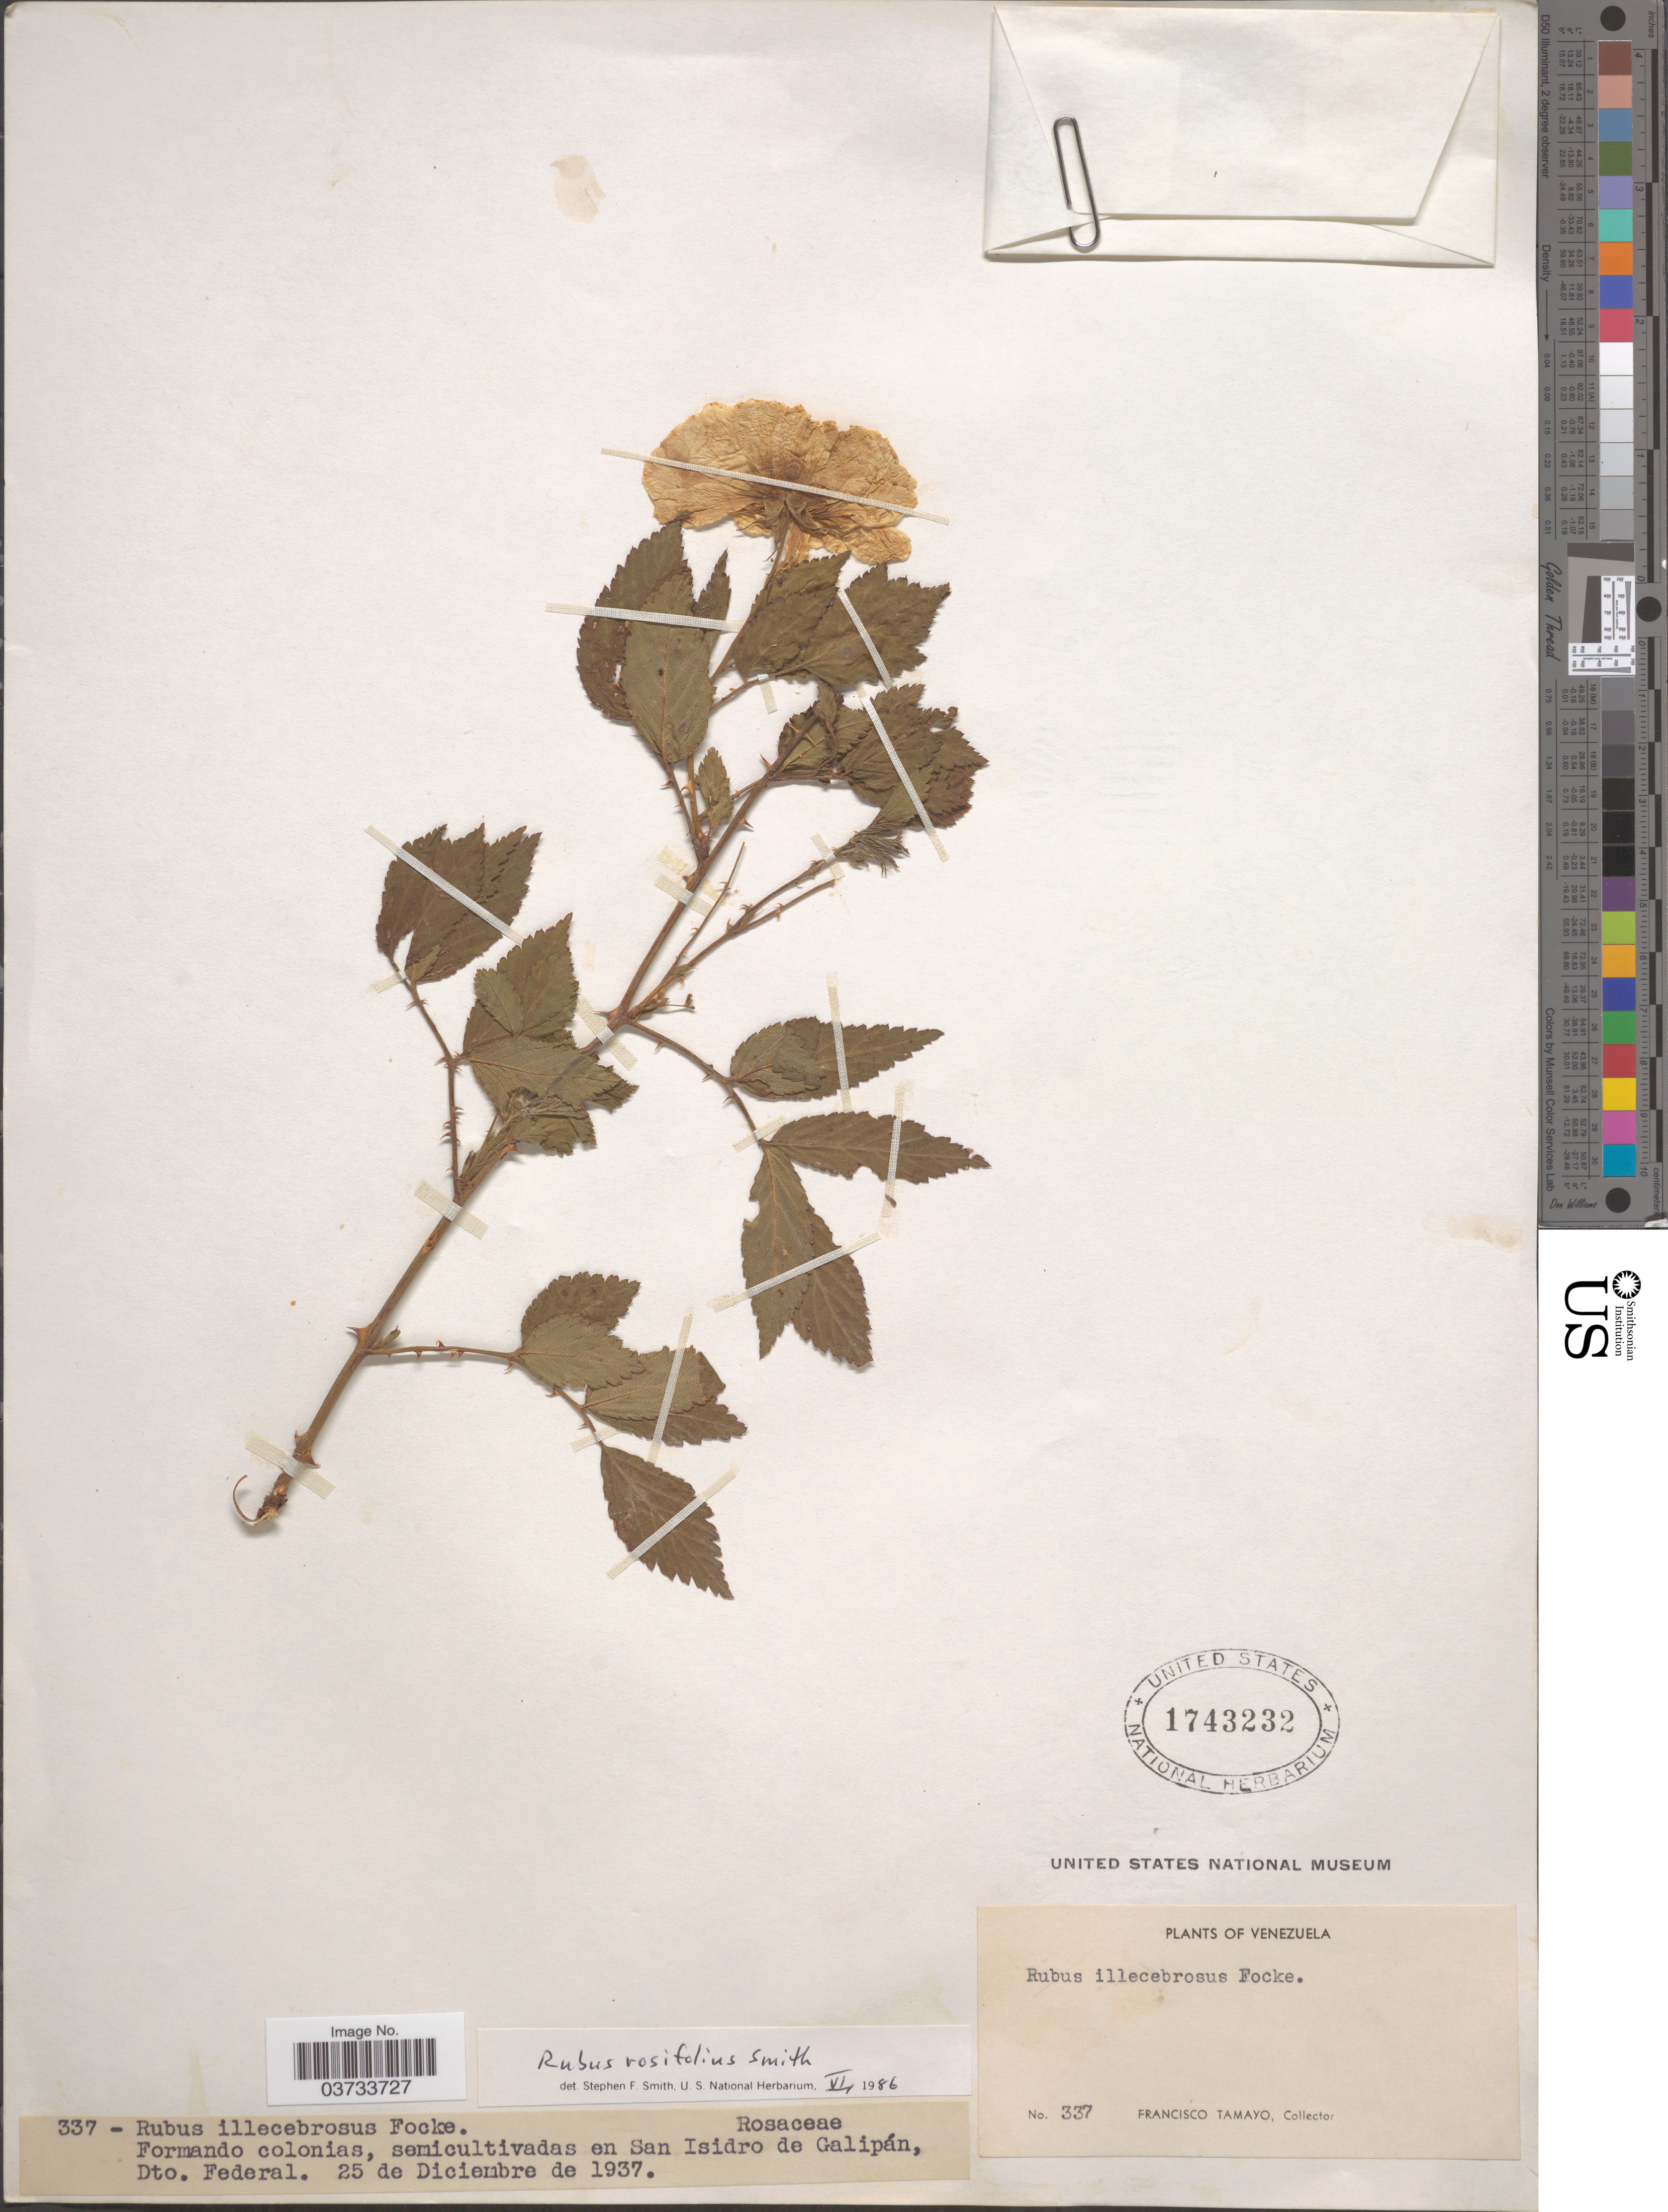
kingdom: Plantae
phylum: Tracheophyta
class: Magnoliopsida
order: Rosales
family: Rosaceae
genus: Rubus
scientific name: Rubus rosifolius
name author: Sm.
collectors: F. Tamayo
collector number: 337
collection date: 1937-12-25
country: Venezuela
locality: Formando colonias, semicultivadas en San Isidro de Galipán, Dto. Federal.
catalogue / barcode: US 1743232